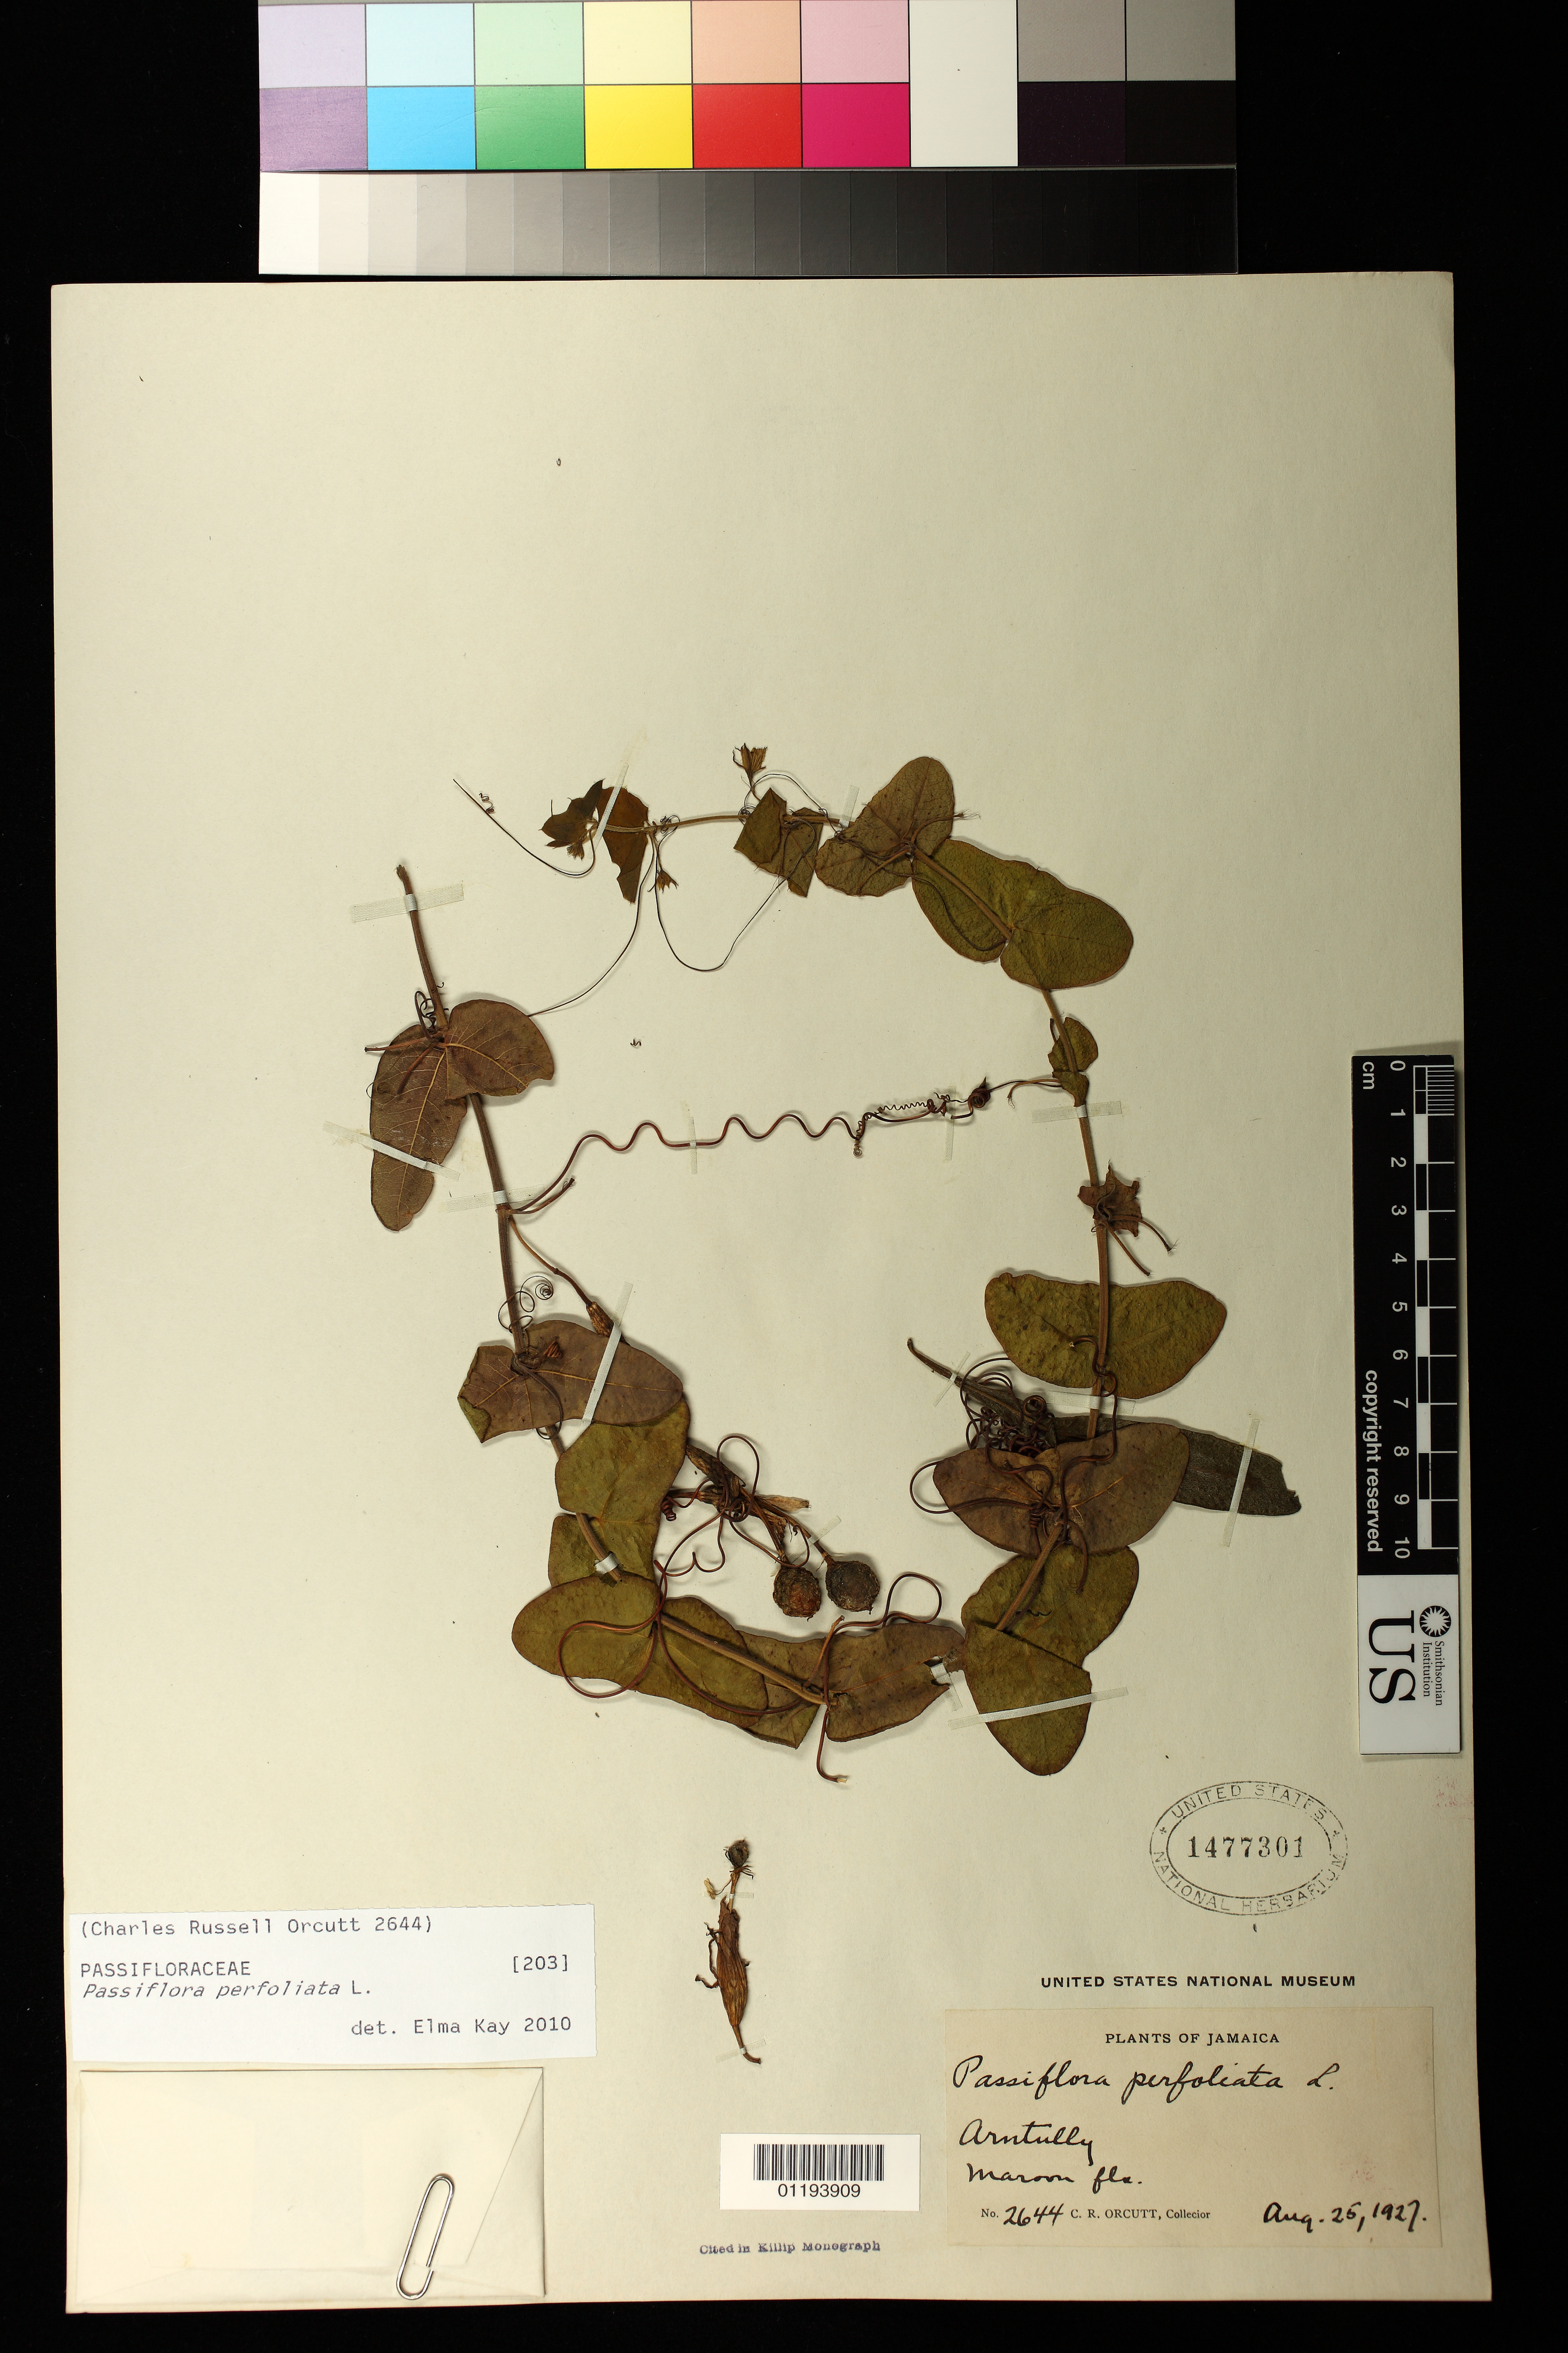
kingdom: Plantae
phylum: Tracheophyta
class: Magnoliopsida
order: Malpighiales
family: Passifloraceae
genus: Passiflora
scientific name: Passiflora perfoliata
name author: L.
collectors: C. R. Orcutt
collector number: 2644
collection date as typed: Aug 25 1927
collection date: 1927-08-25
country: Jamaica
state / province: Saint Thomas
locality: Arntully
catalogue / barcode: US 1477301